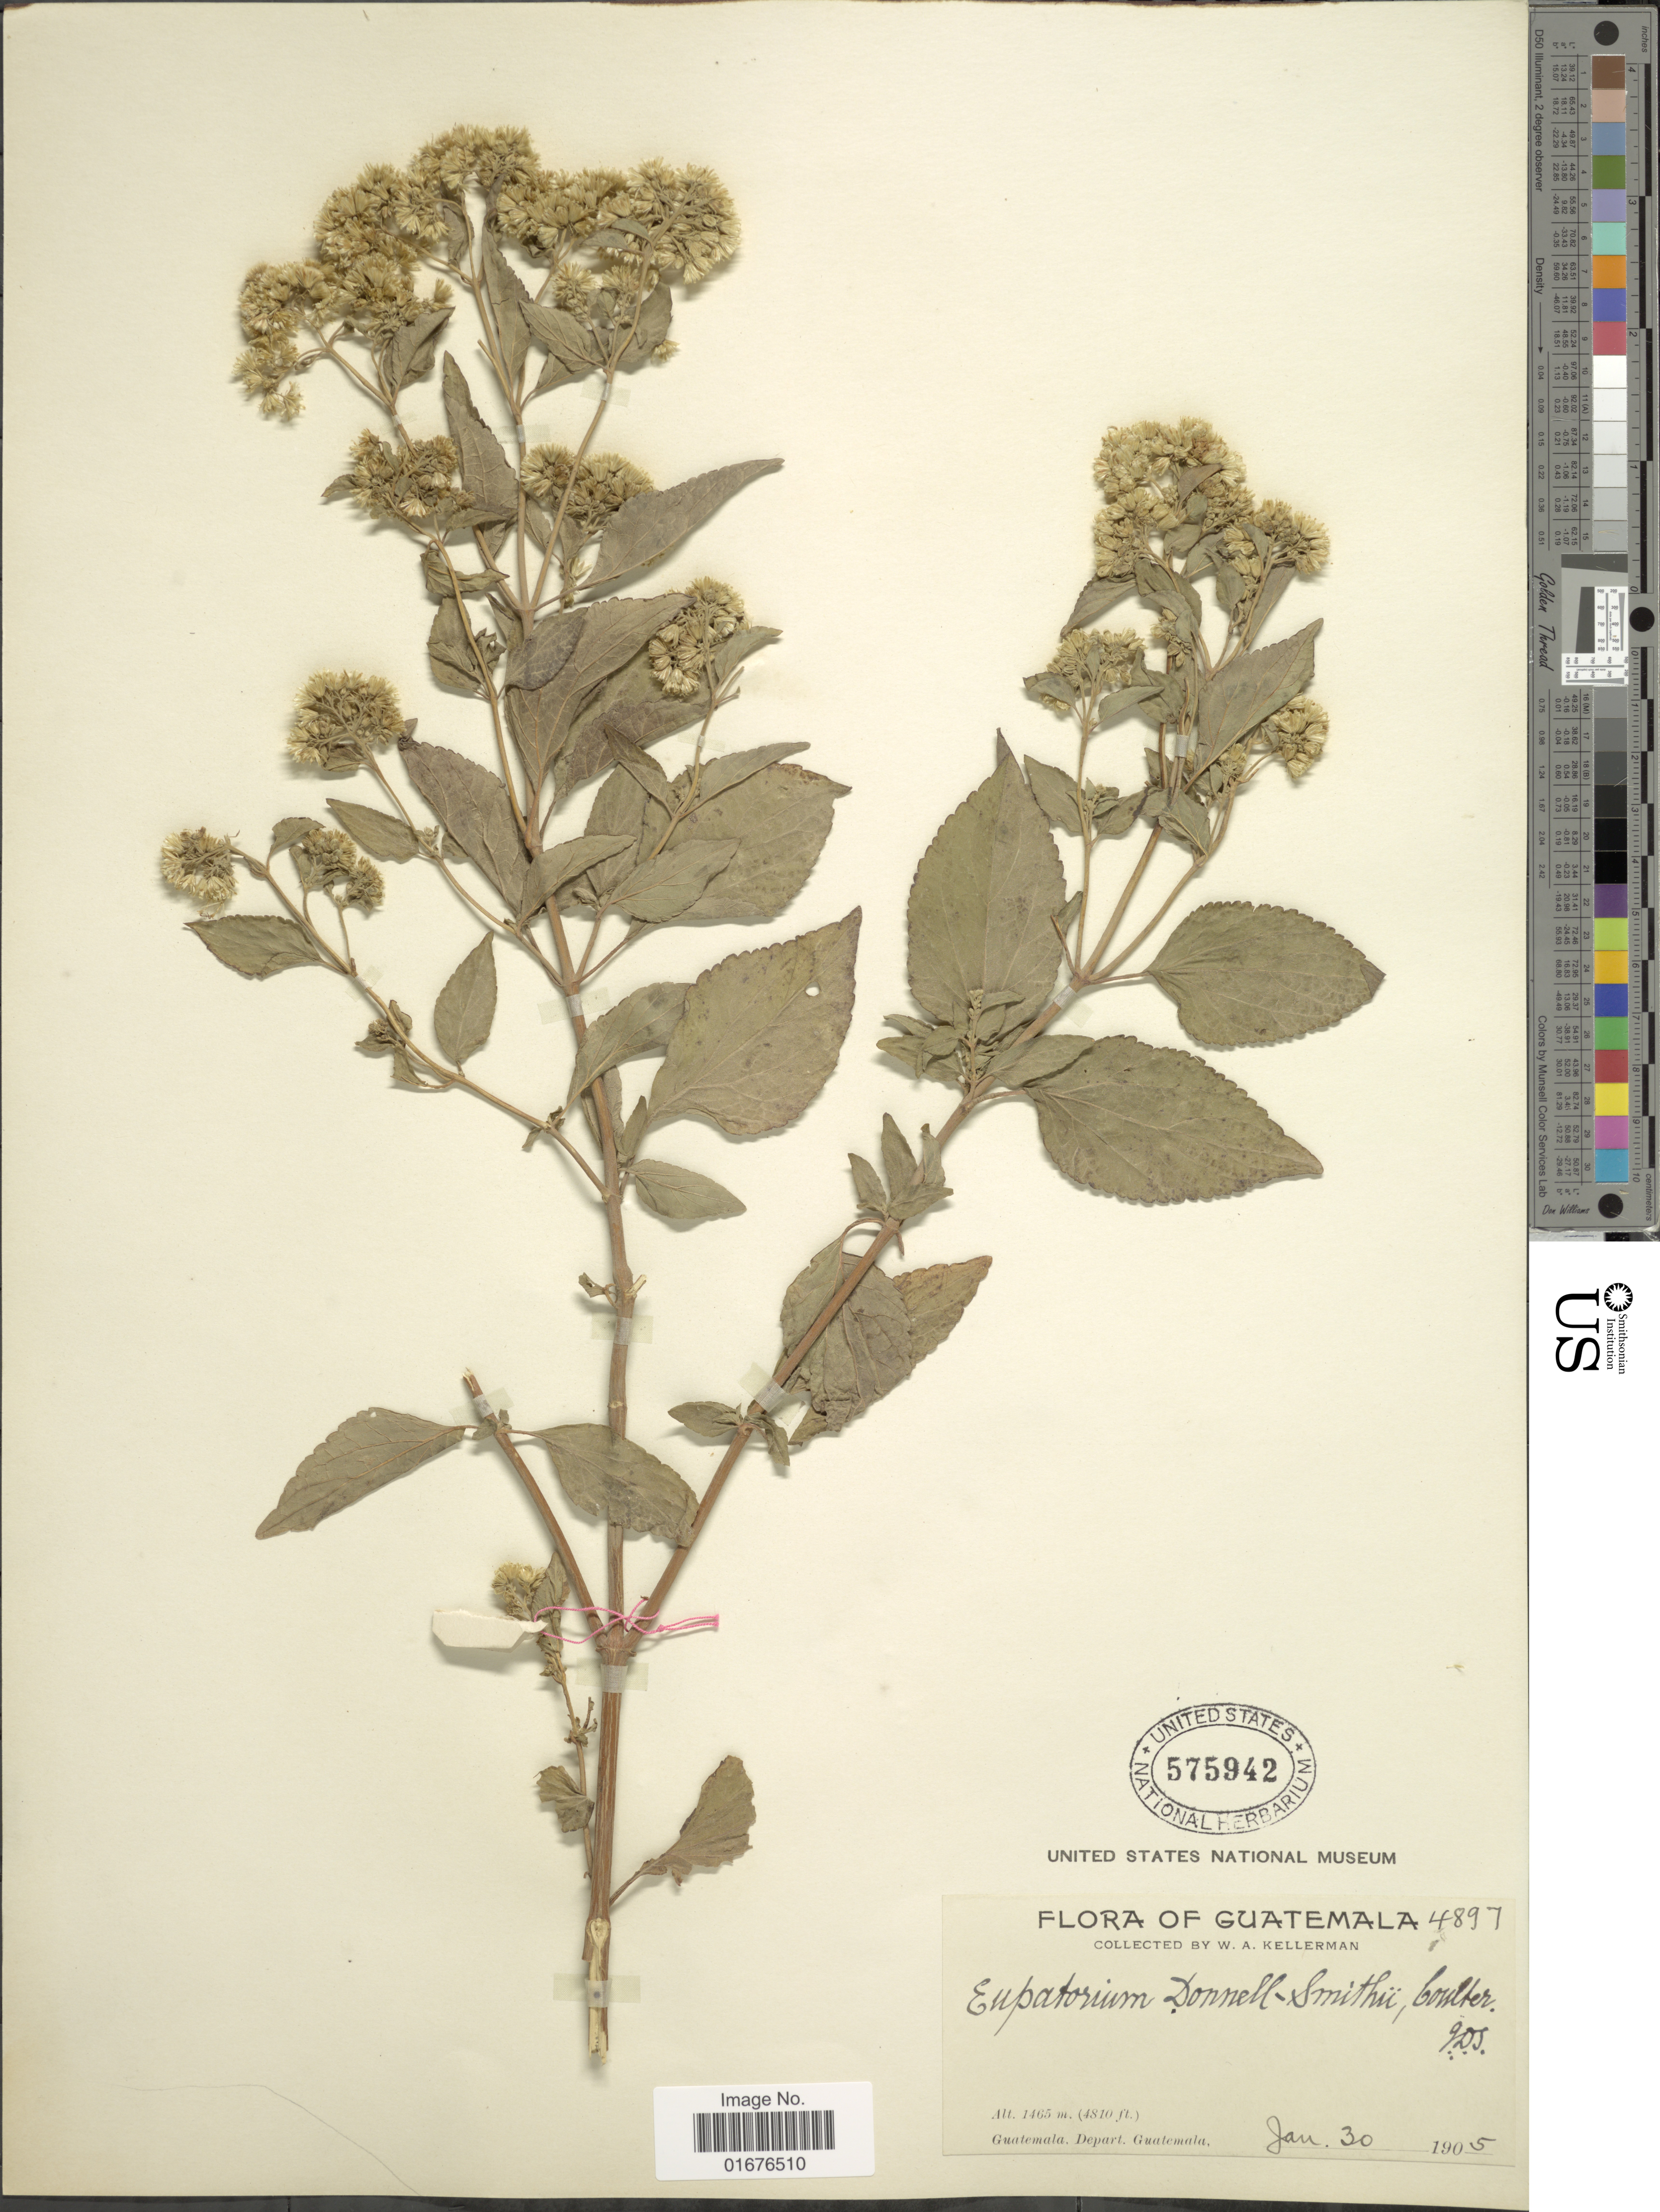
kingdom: Plantae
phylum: Tracheophyta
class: Magnoliopsida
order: Asterales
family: Asteraceae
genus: Ageratina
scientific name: Ageratina pichinchensis var. bustamenta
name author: (DC.) R.M. King & H. Rob.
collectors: W. Kellerman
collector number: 4897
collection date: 1905-01-30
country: Guatemala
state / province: Guatemala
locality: Guatemala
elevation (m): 1465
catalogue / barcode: US 575942